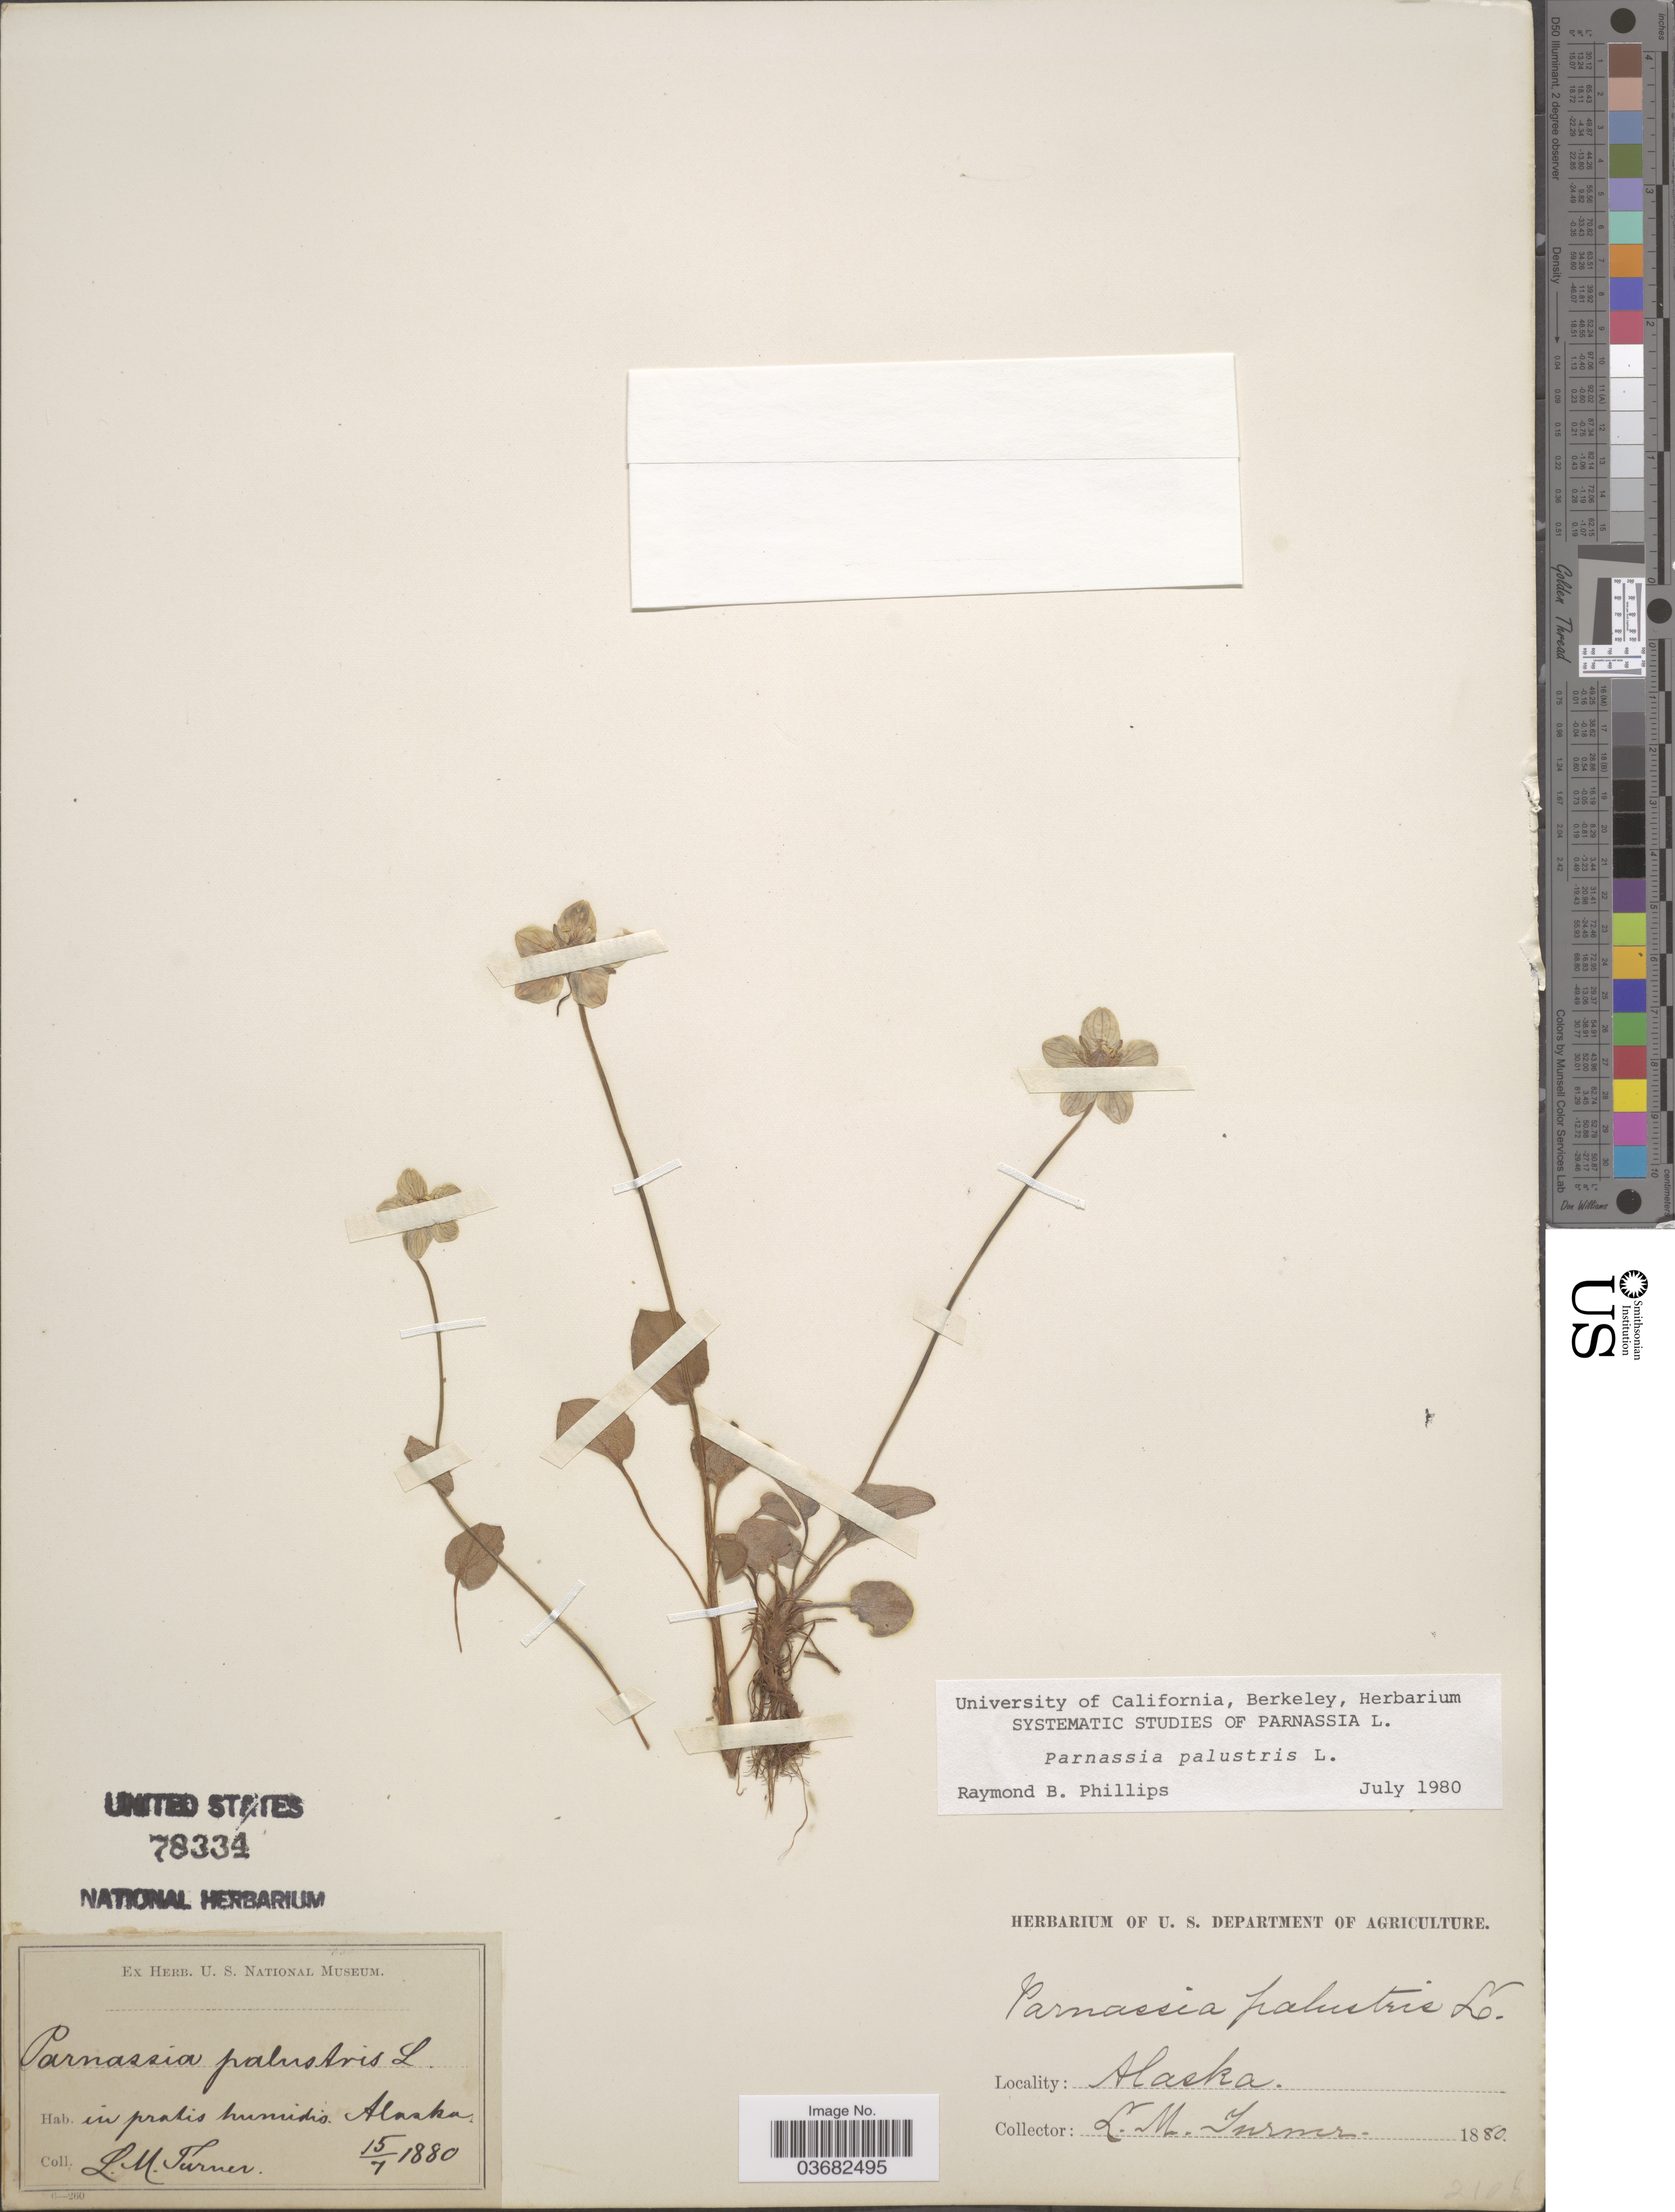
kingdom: Plantae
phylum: Tracheophyta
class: Magnoliopsida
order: Celastrales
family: Parnassiaceae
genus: Parnassia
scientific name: Parnassia palustris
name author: L.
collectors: L. M. Turner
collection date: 1880-07-15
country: United States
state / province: Alaska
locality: In pratis humidis.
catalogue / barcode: US 78334